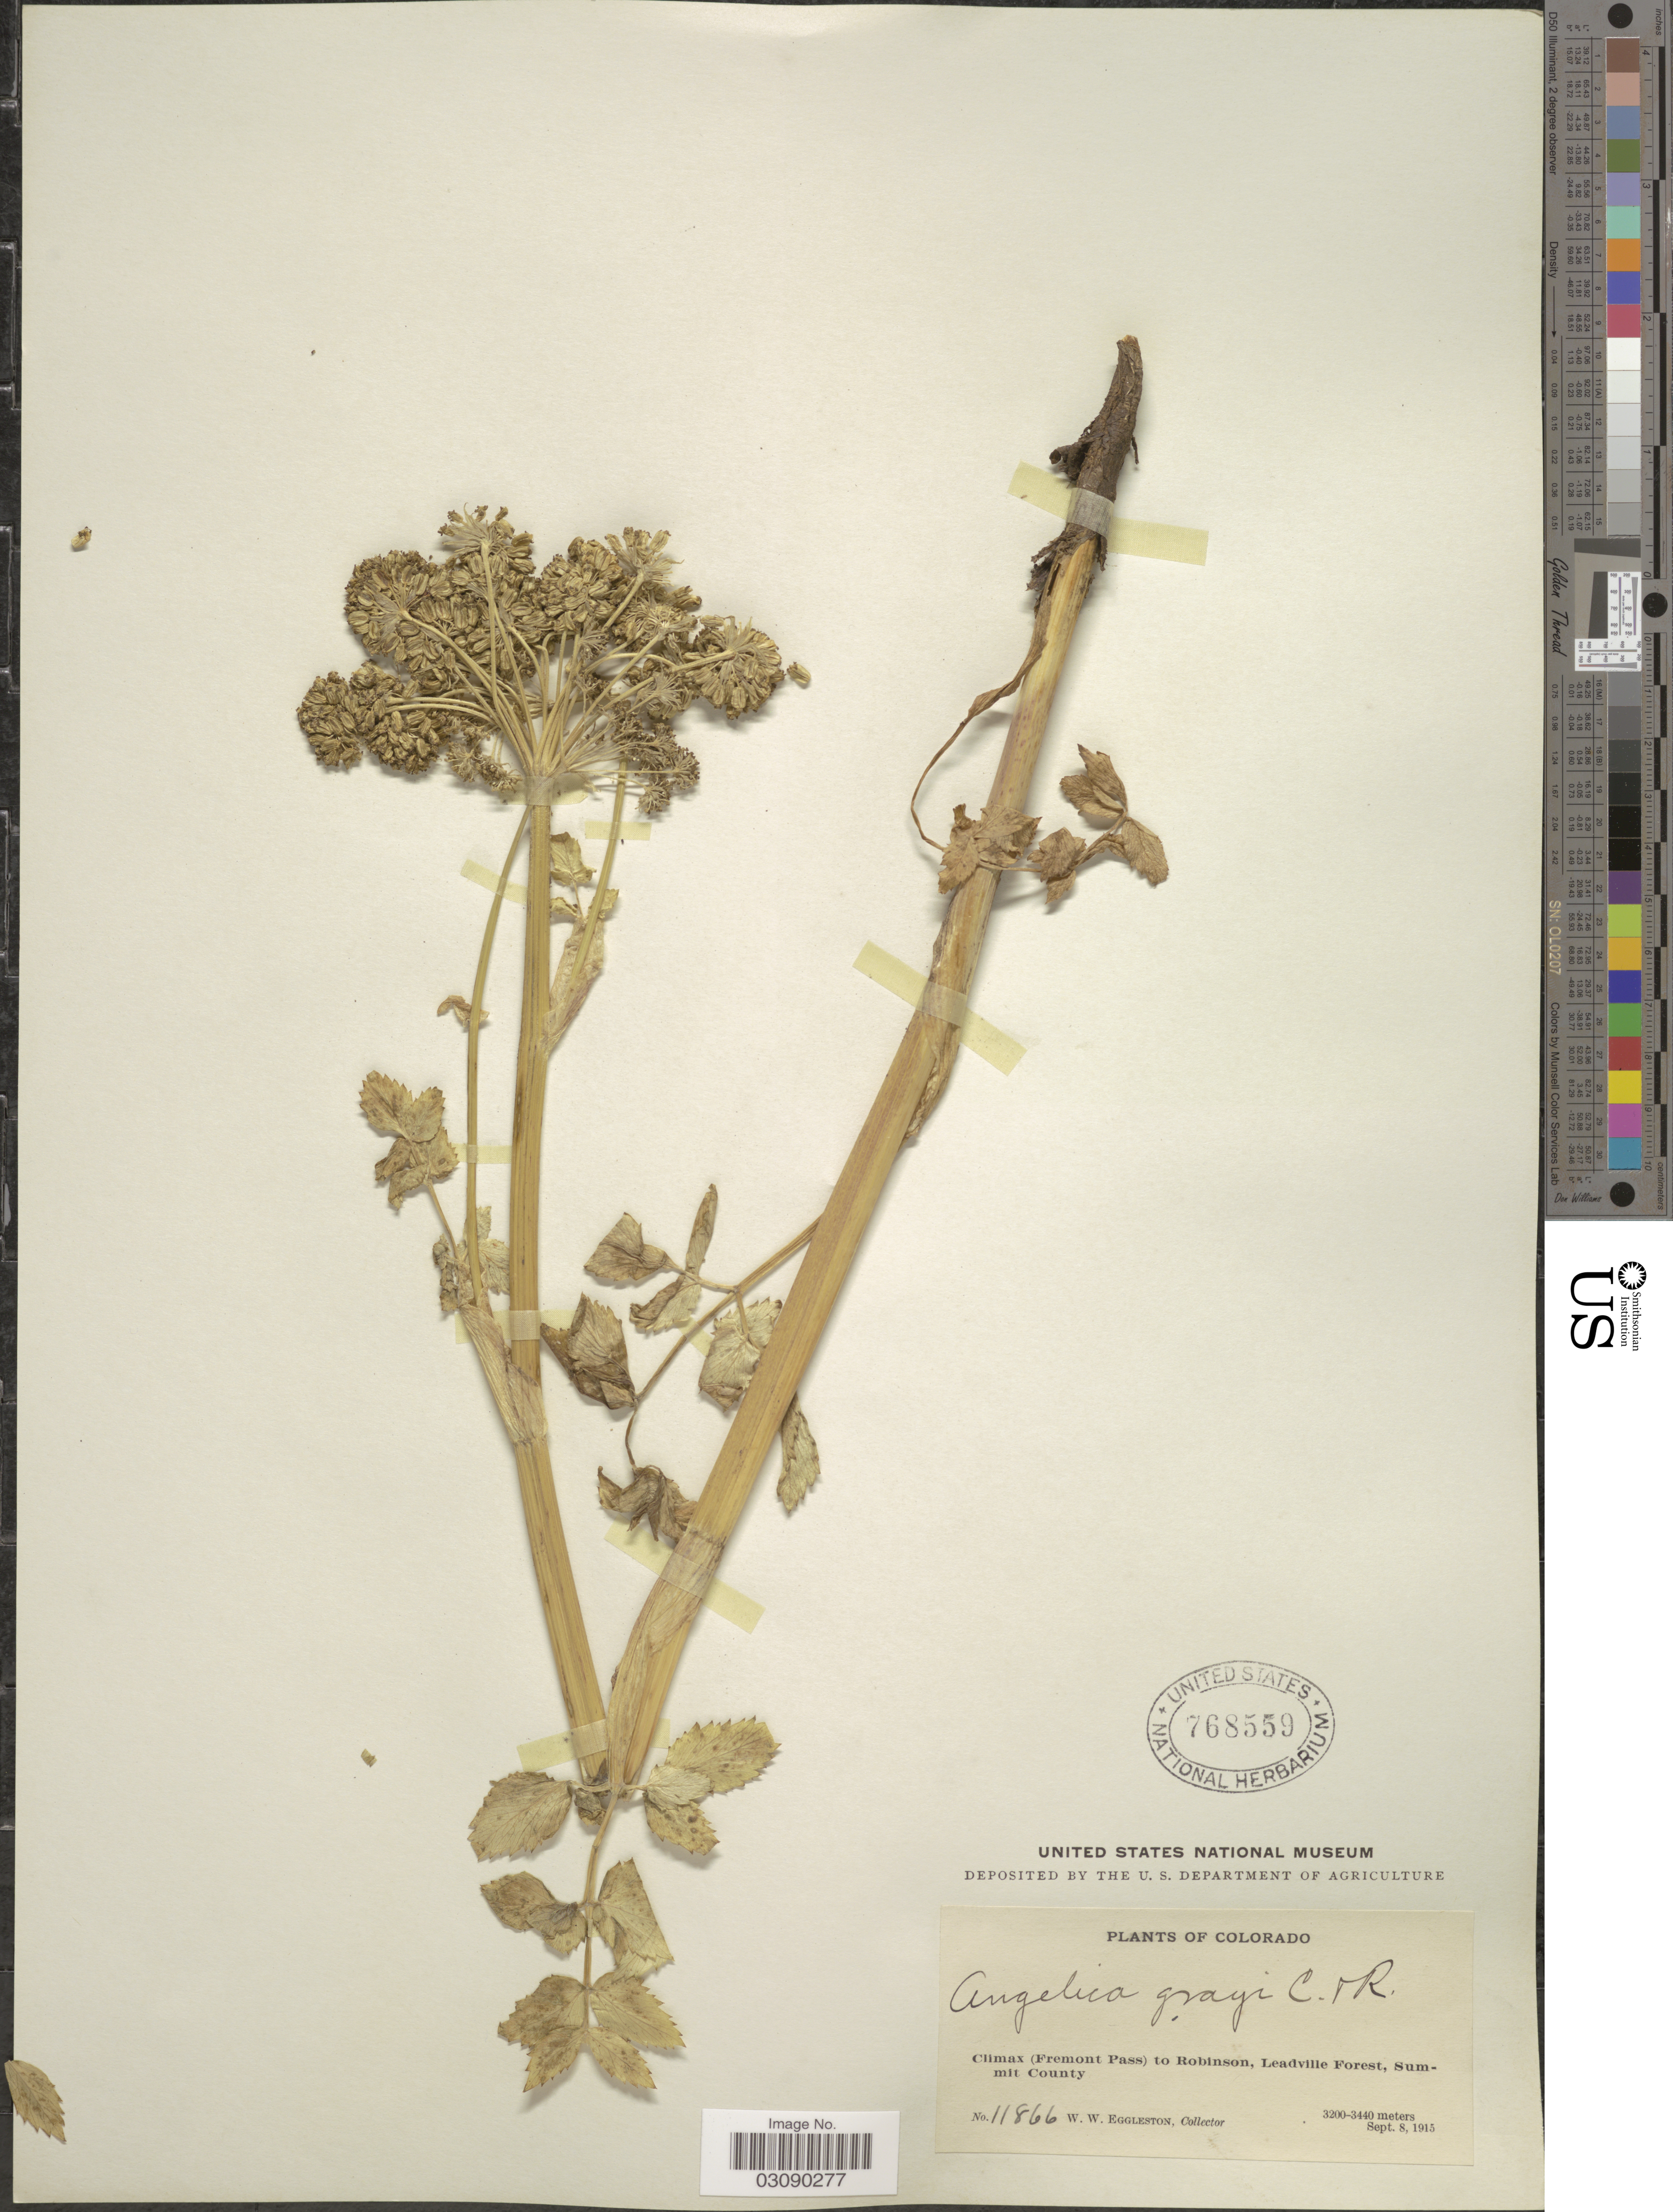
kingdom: Plantae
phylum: Tracheophyta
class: Magnoliopsida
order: Apiales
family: Apiaceae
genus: Angelica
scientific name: Angelica grayi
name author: (J.M. Coult. & Rose) J.M. Coult. & Rose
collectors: W. W. Eggleston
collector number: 11866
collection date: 1915-09-08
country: United States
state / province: Colorado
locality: Climax (Fremont Pass) to Robinson, Leadville Forest, Summit County.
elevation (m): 3200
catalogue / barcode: US 768559